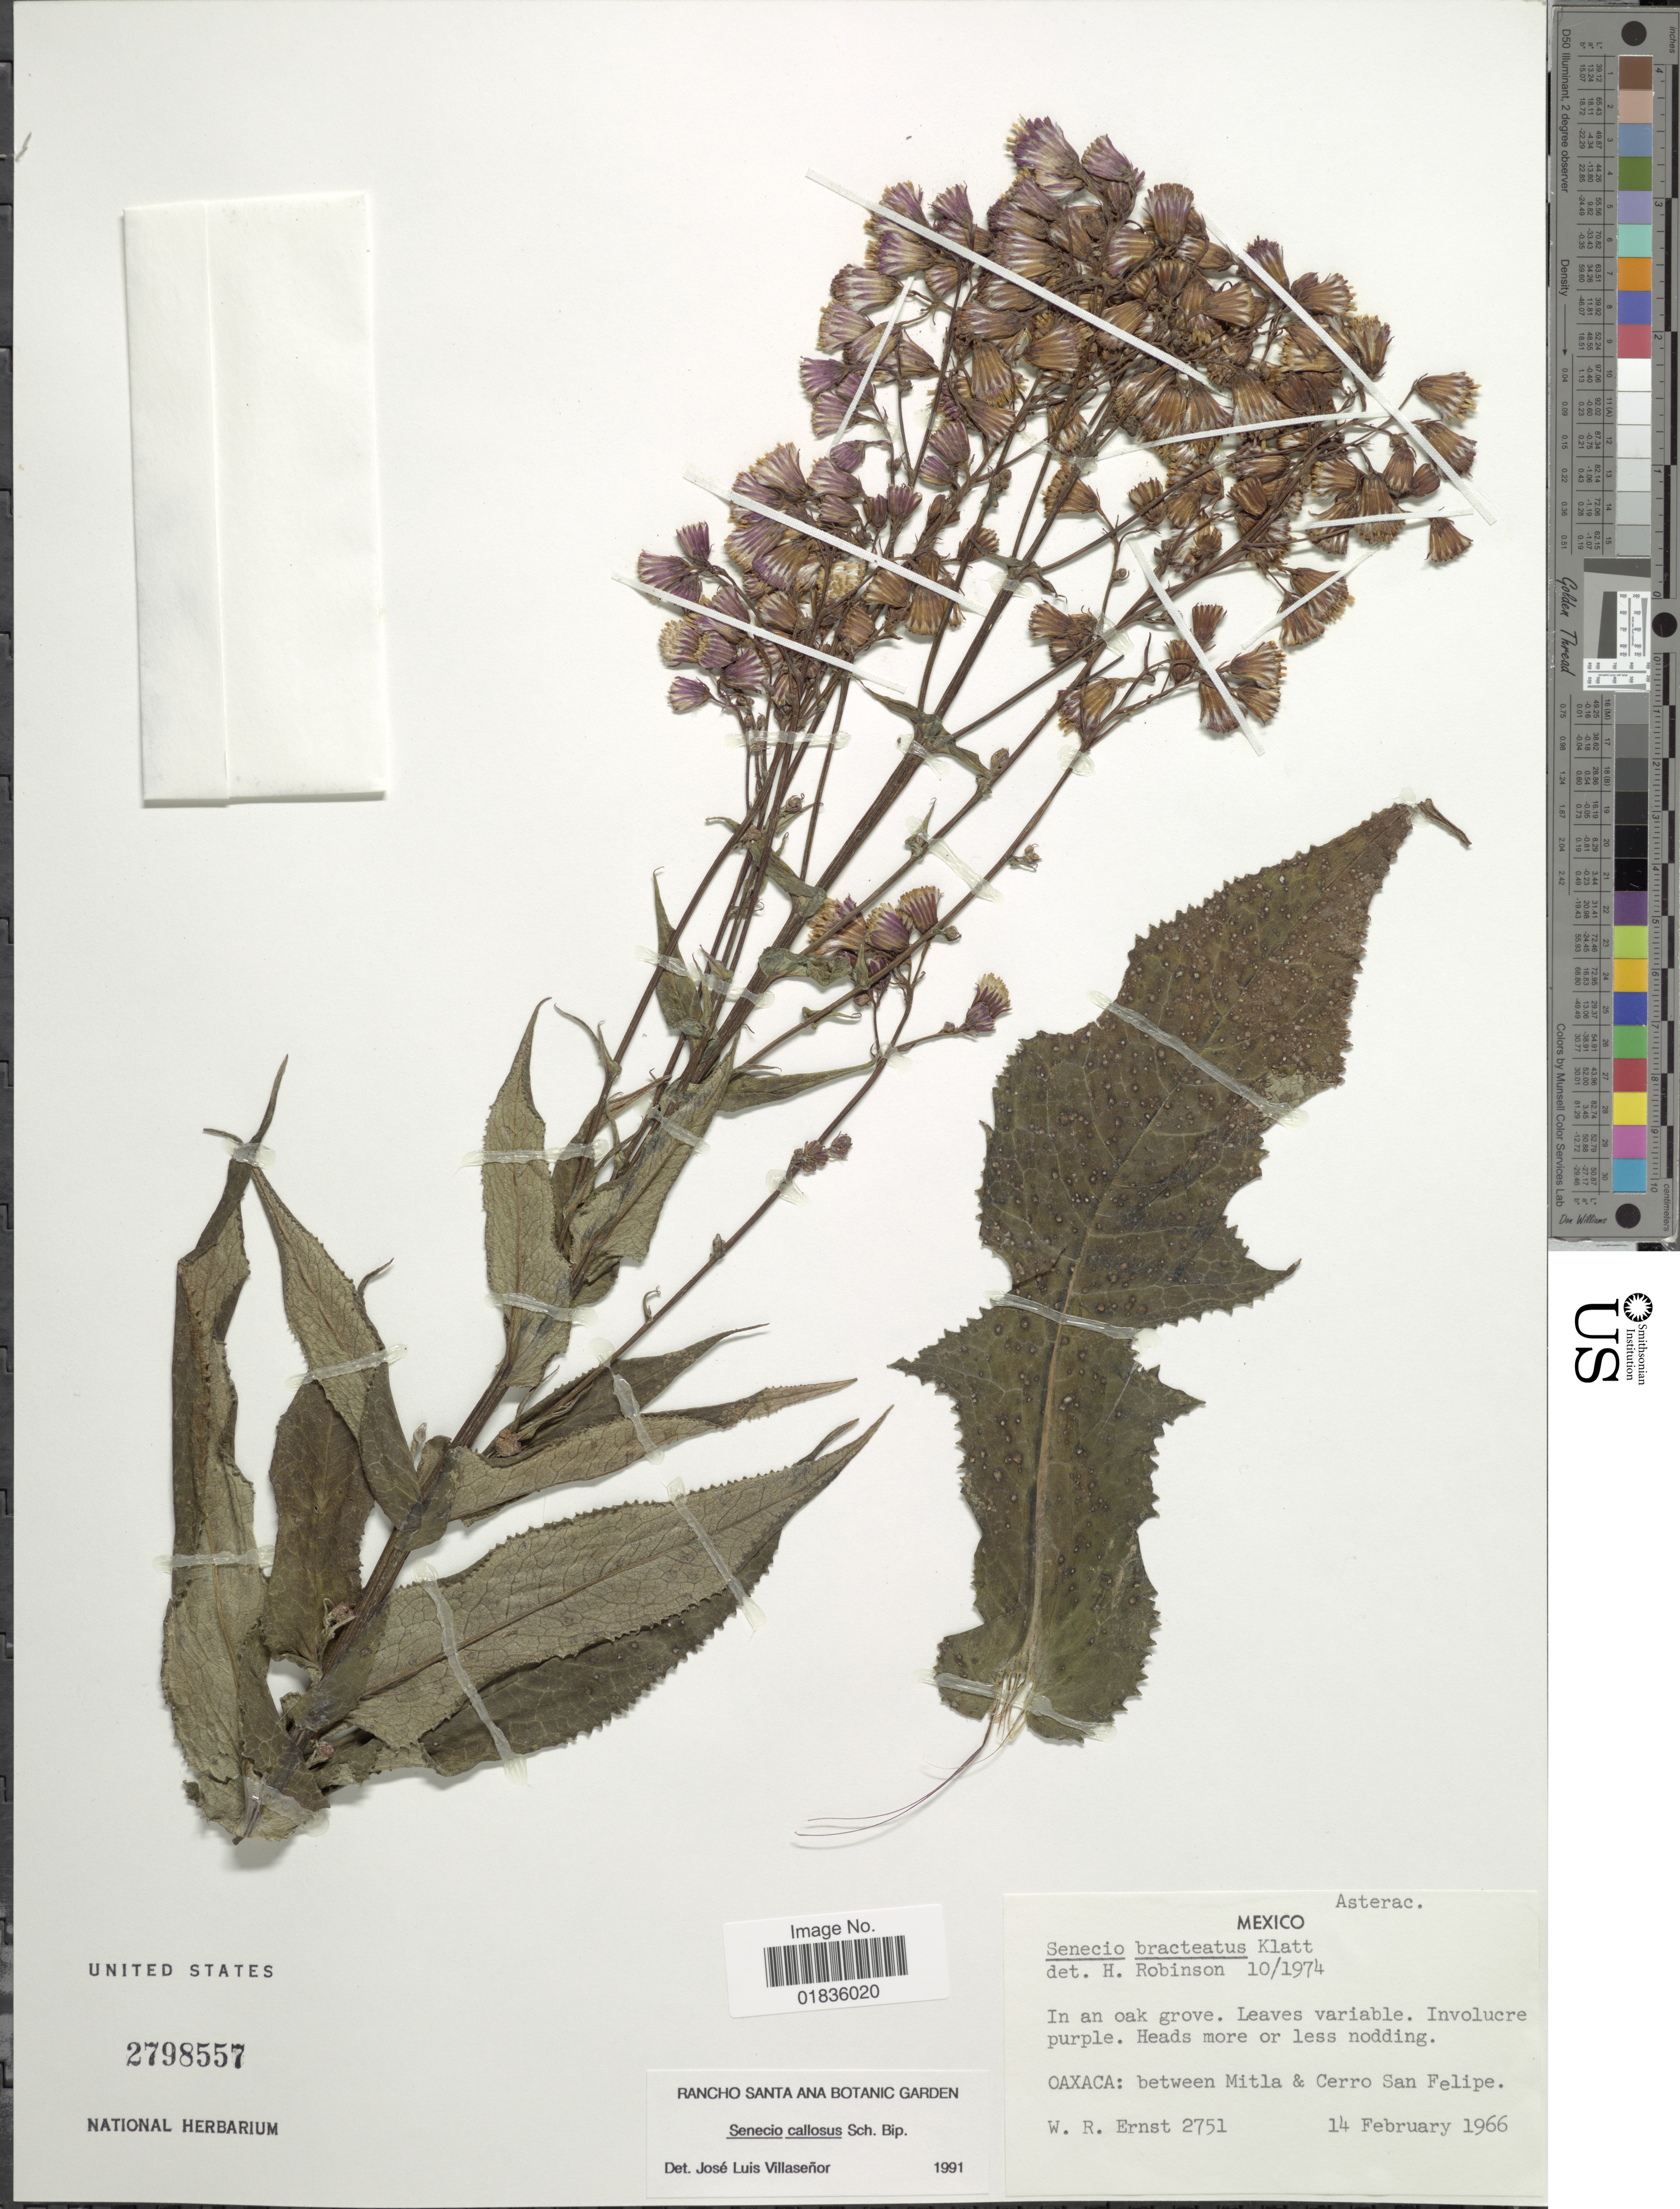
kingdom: Plantae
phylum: Tracheophyta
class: Magnoliopsida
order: Asterales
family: Asteraceae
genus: Senecio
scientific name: Senecio callosus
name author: Sch. Bip.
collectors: W. R. Ernst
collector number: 2751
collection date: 1966-02-14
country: Mexico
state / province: Oaxaca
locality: In an oak grove, between Mitla & Cerro San Felipe.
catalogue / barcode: US 2798557